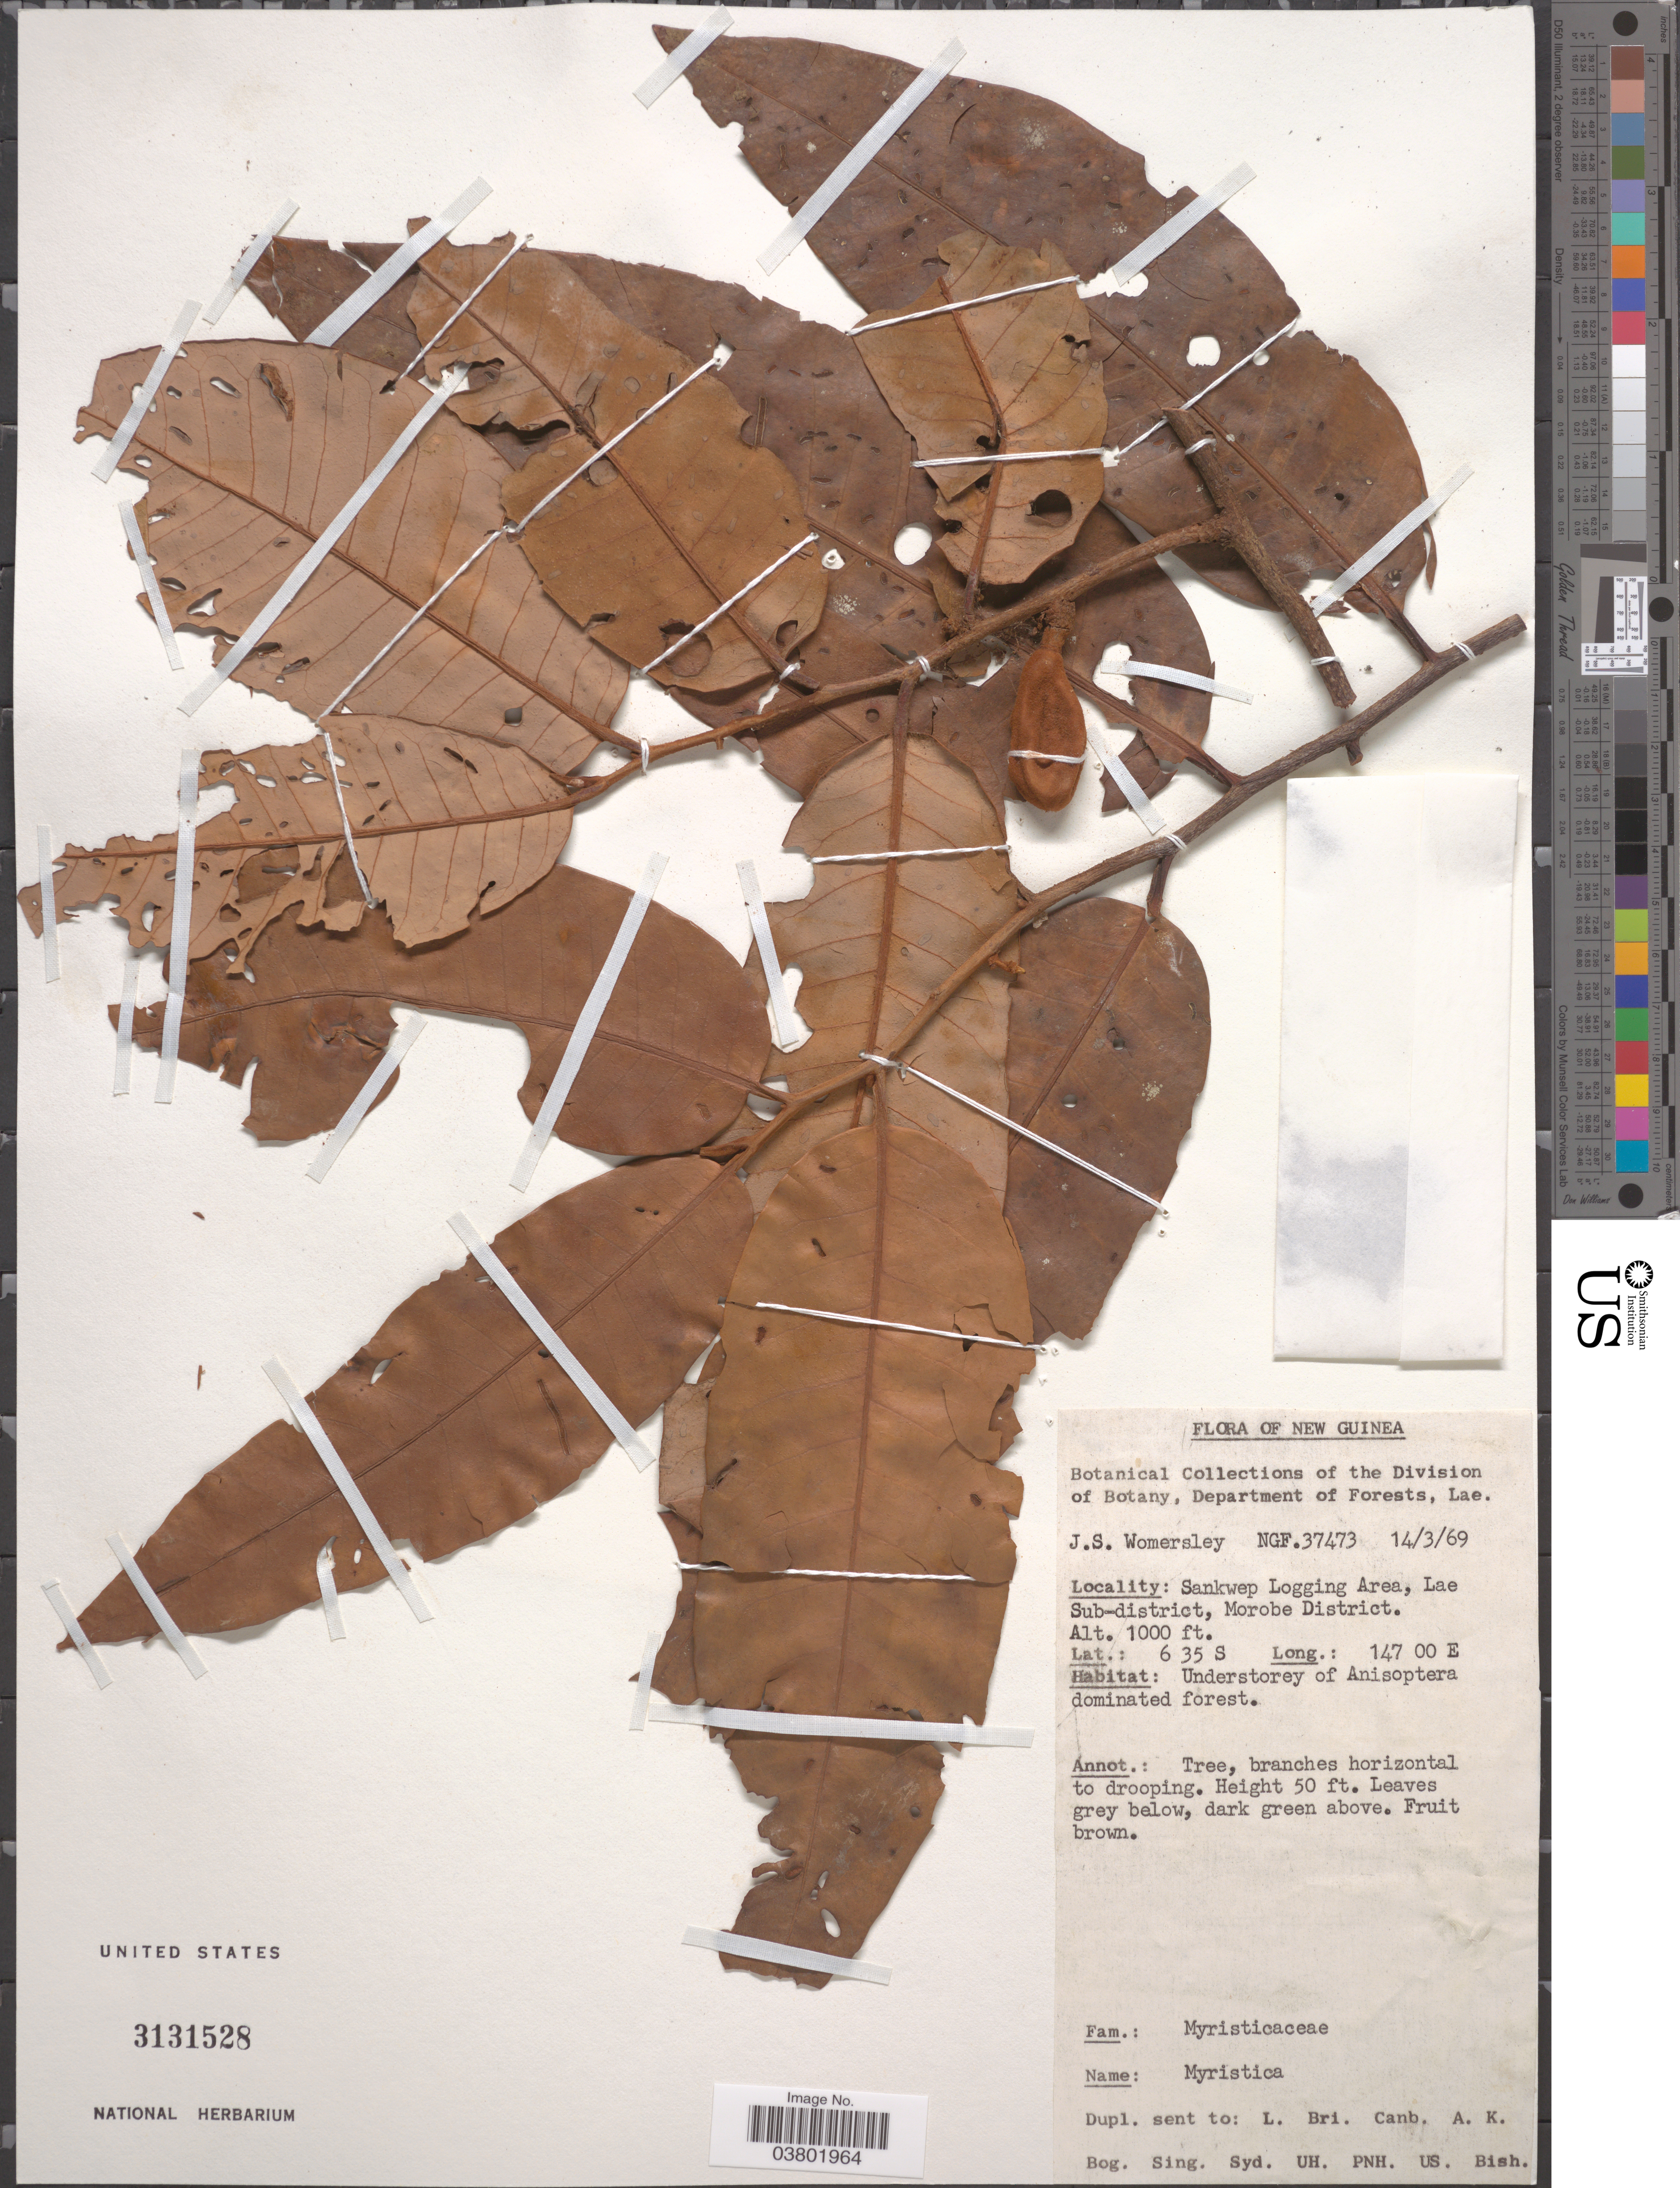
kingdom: Plantae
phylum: Tracheophyta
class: Magnoliopsida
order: Magnoliales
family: Myristicaceae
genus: Myristica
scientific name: Myristica sp.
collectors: J. S. Womersley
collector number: NGF 37473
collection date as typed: Transcribed d/m/y: 14/3/69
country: Papua New Guinea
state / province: Morobe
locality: New Guinea. Sankwep Logging Area, Lae Sub-district, Morobe District.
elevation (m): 305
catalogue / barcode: US 3131528